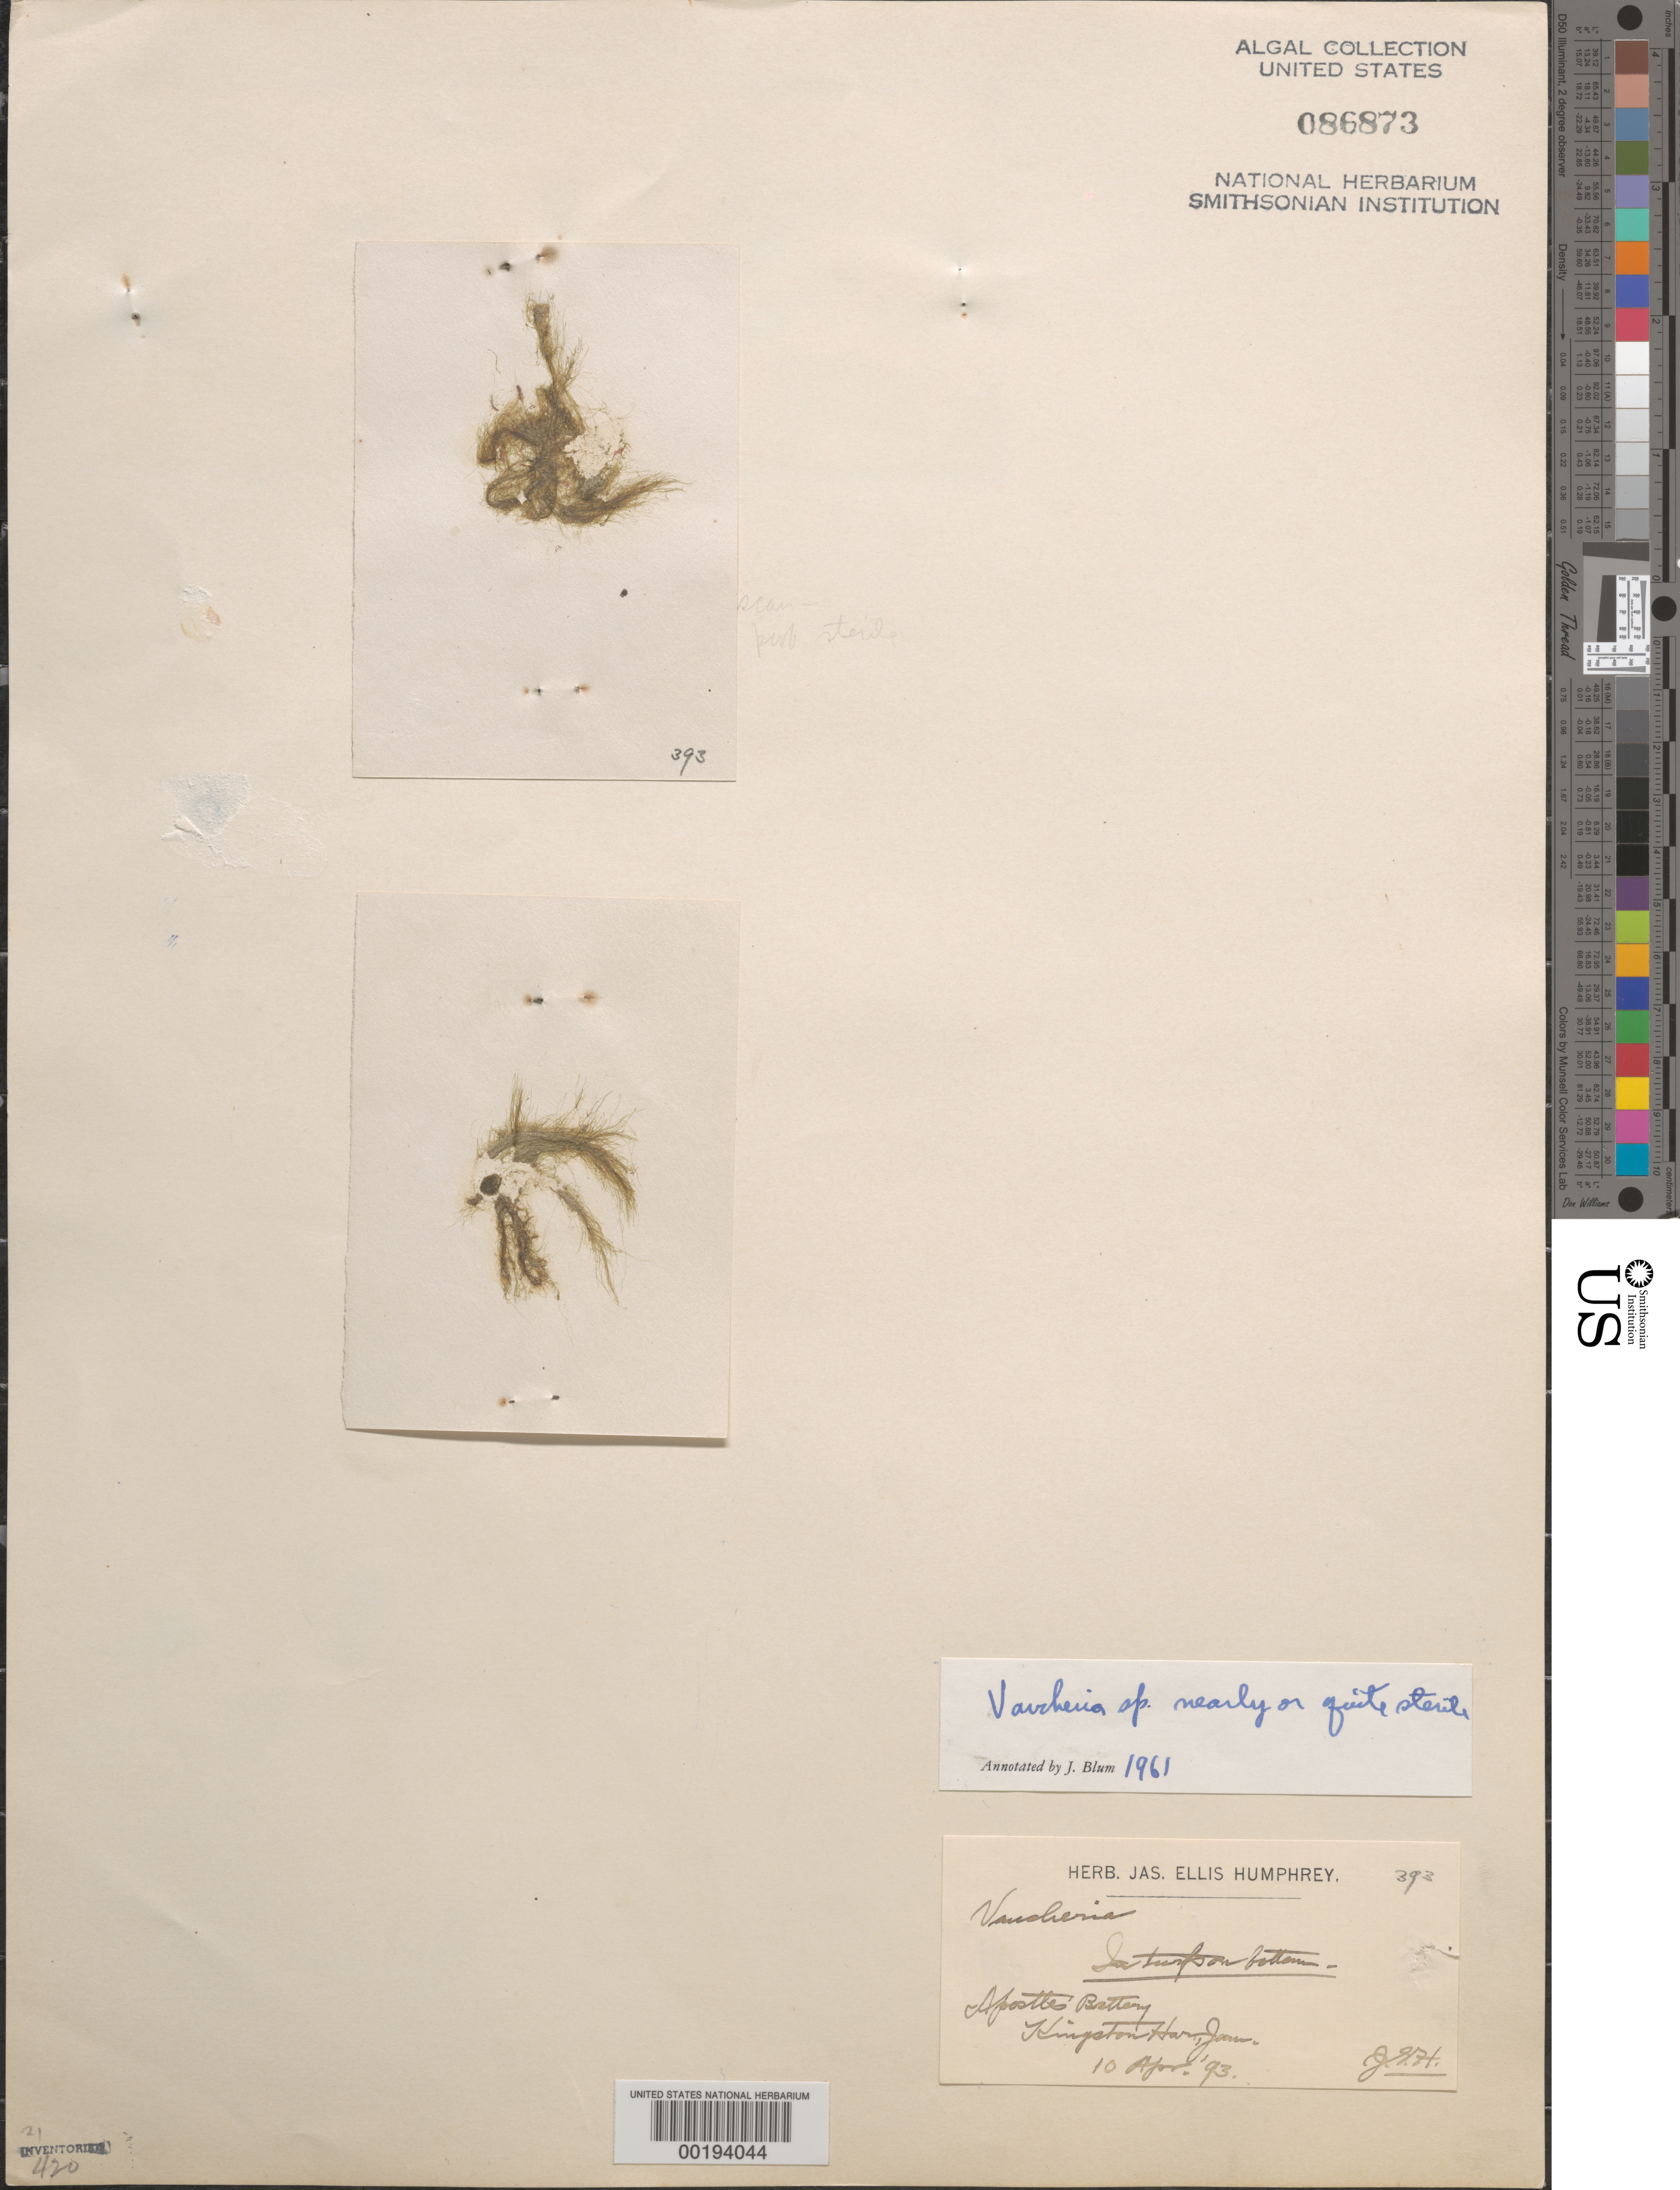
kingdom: Chromista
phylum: Ochrophyta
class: Xanthophyceae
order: Vaucheriales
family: Vaucheriaceae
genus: Vaucheria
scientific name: Vaucheria sp.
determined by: Blum, J. L.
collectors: J. Humphrey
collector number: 393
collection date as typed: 10 Apr 1893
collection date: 1893-04-10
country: Jamaica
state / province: Kingston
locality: Apostles' Battery, Kingston Harbor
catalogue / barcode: US 86873